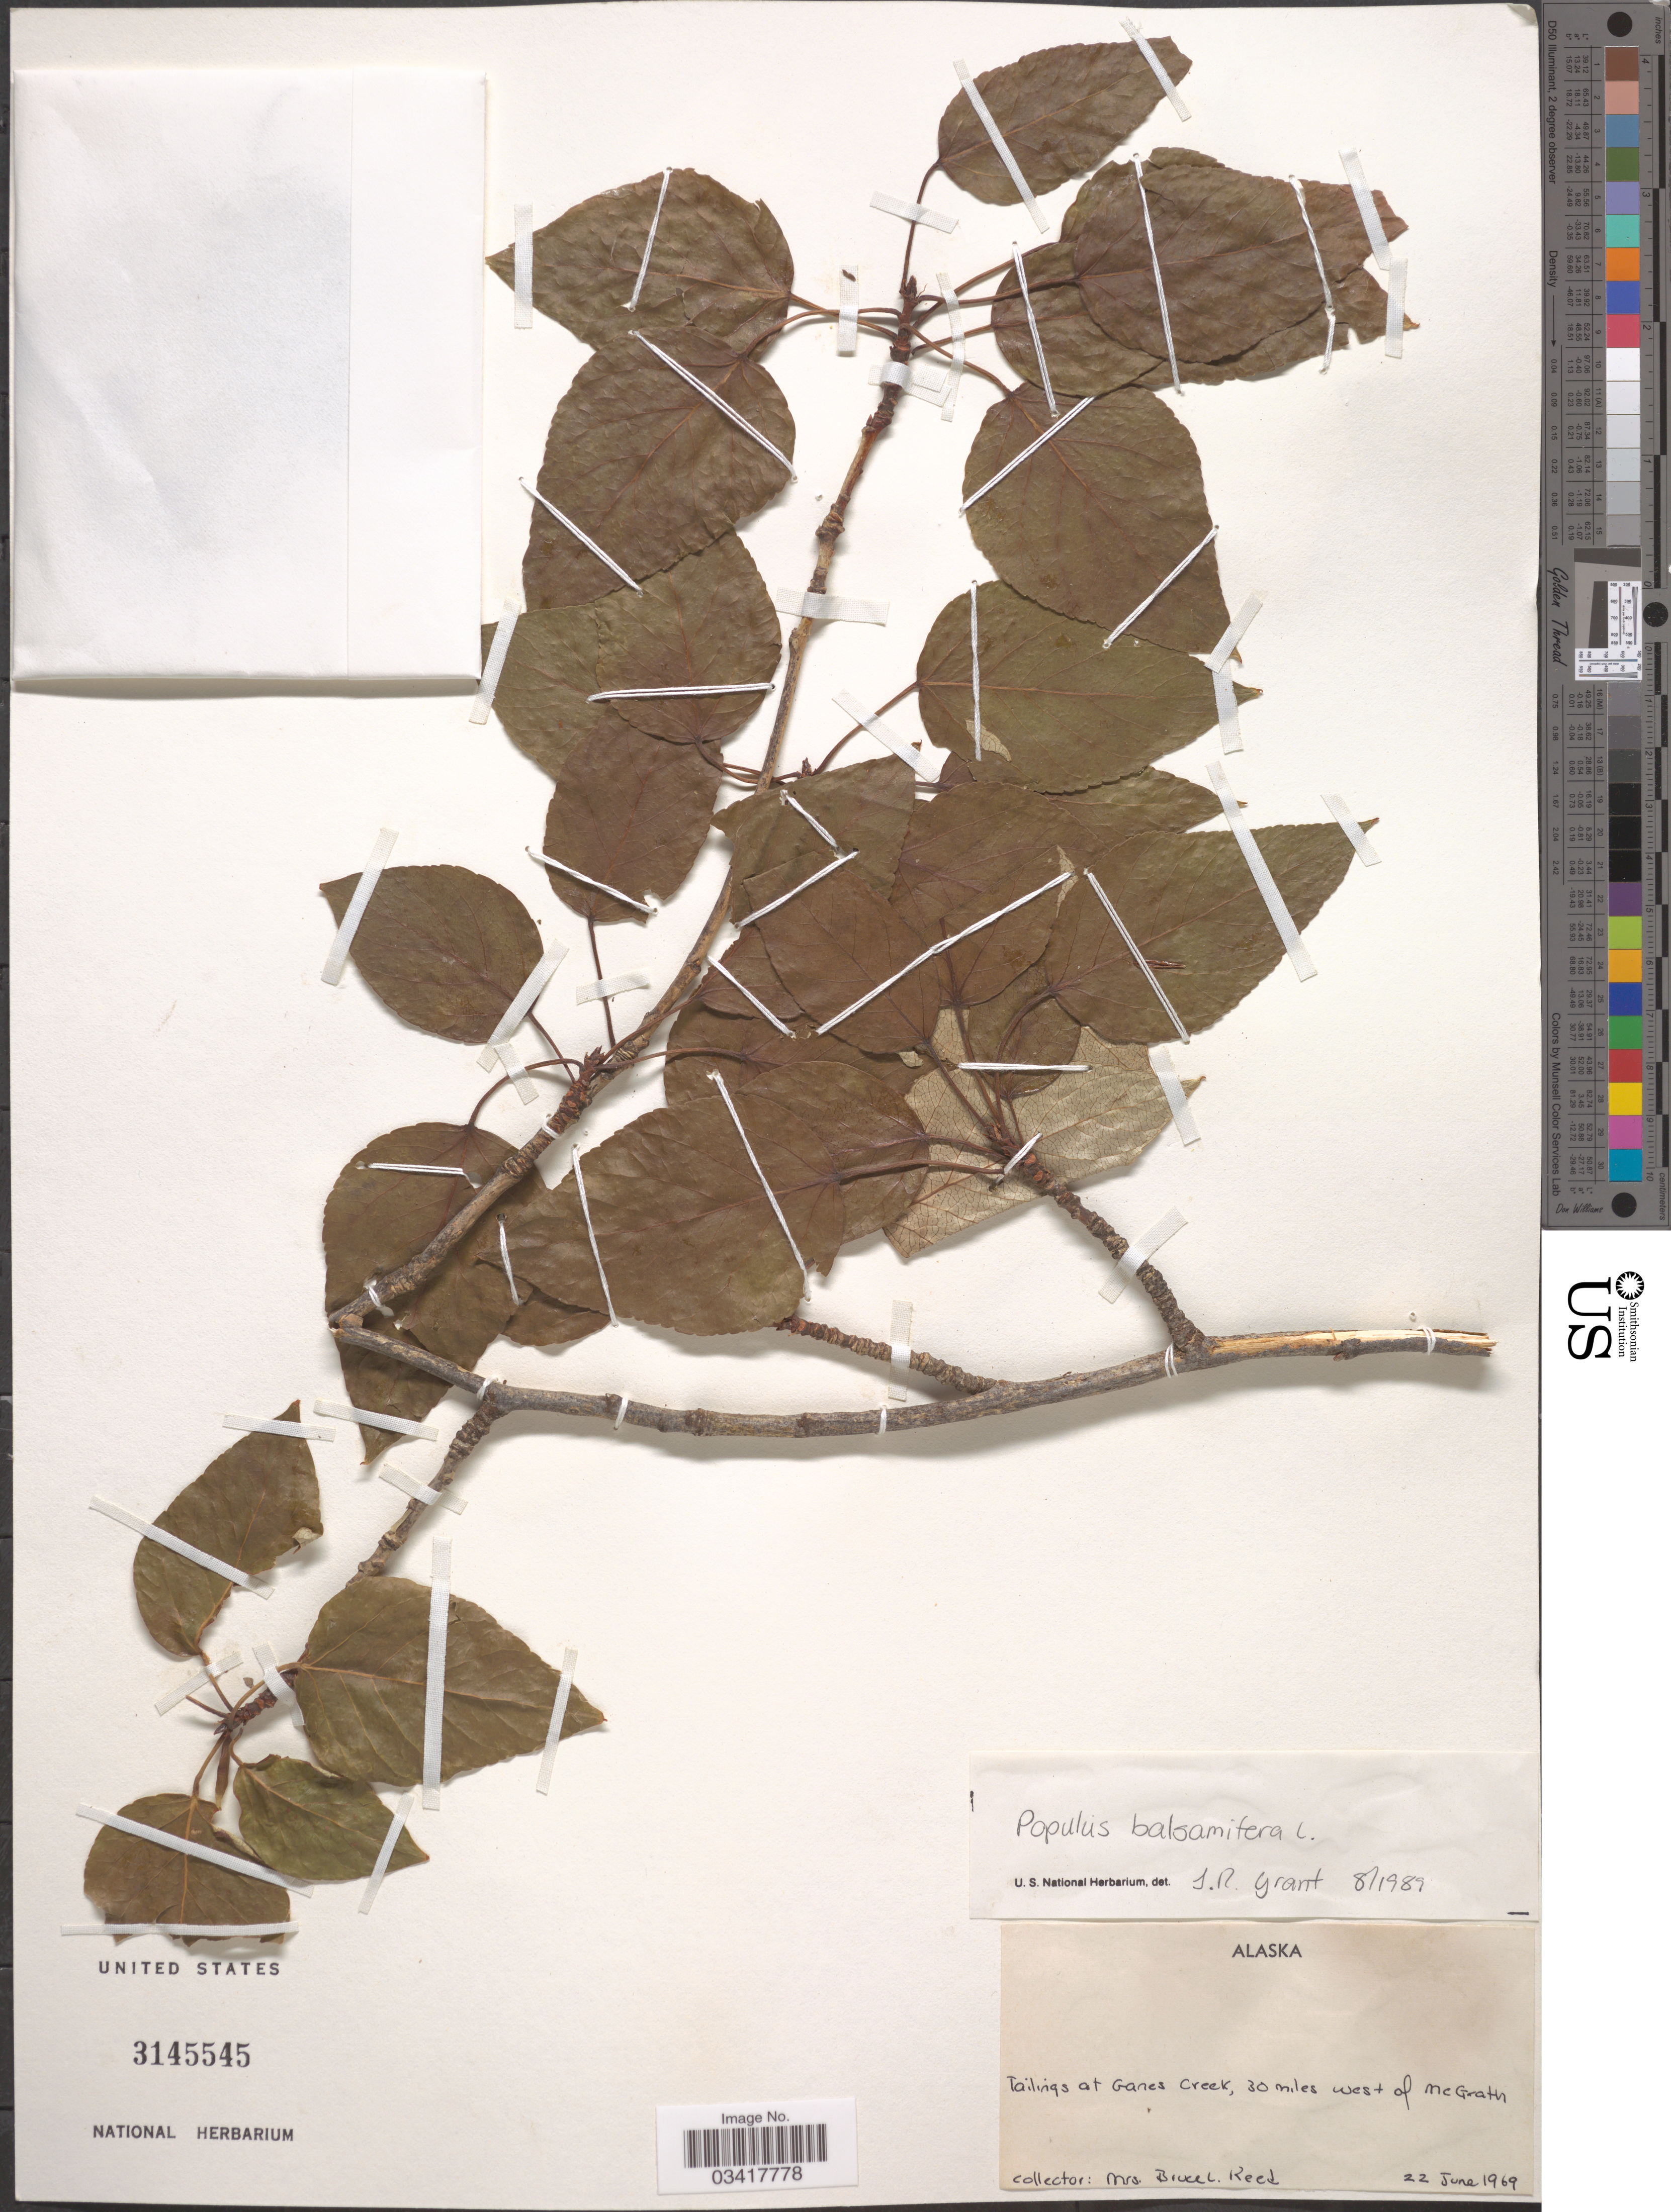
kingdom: Plantae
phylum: Tracheophyta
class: Magnoliopsida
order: Malpighiales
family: Salicaceae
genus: Populus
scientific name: Populus balsamifera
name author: L.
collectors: B. Reed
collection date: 1969-06-22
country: United States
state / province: Alaska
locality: Tailings at Ganes Creek, 30 miles west of McGrath.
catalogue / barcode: US 3145545